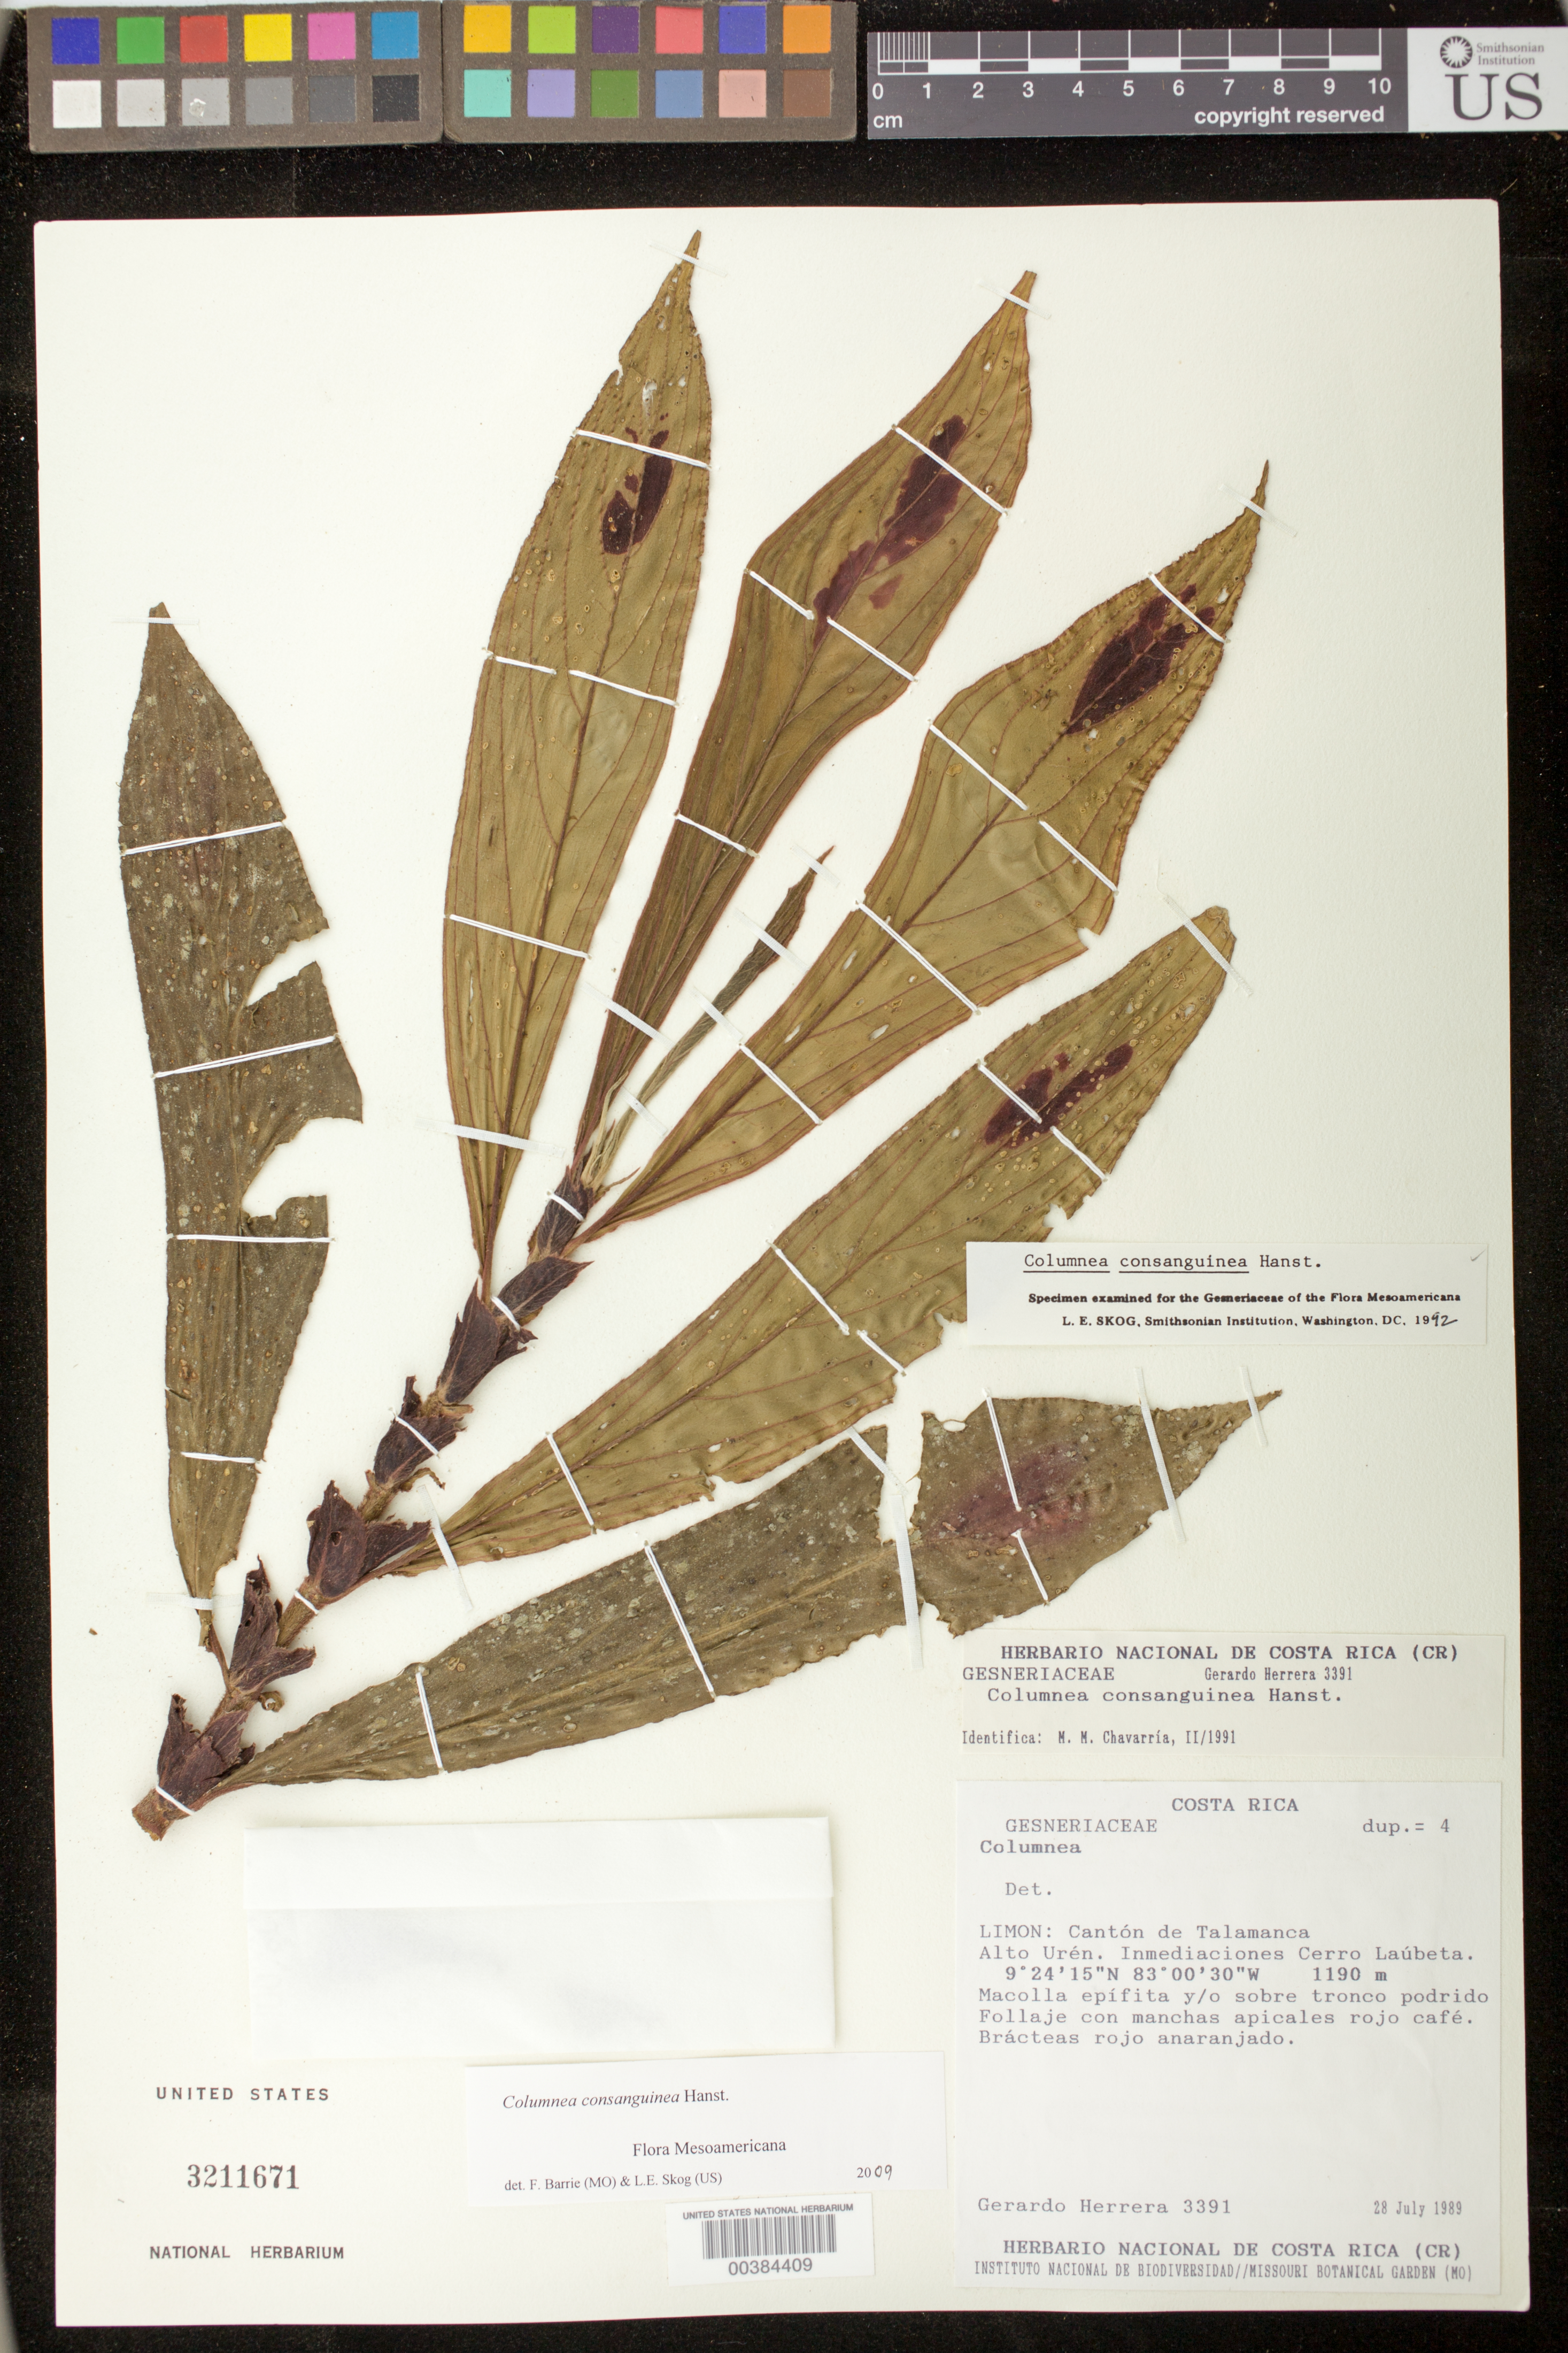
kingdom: Plantae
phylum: Tracheophyta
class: Magnoliopsida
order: Lamiales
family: Gesneriaceae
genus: Columnea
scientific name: Columnea consanguinea Hanst. var. consanguinea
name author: (Hanst.) Hanst.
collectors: G. Herrera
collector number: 3391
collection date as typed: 28 Jul 1989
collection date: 1989-07-28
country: Costa Rica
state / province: Limón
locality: Cantón Talamanca, Dist. Bratsi, Alto Uren. Inmediaciones Cerro Laubeta.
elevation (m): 1190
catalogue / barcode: US 3211671